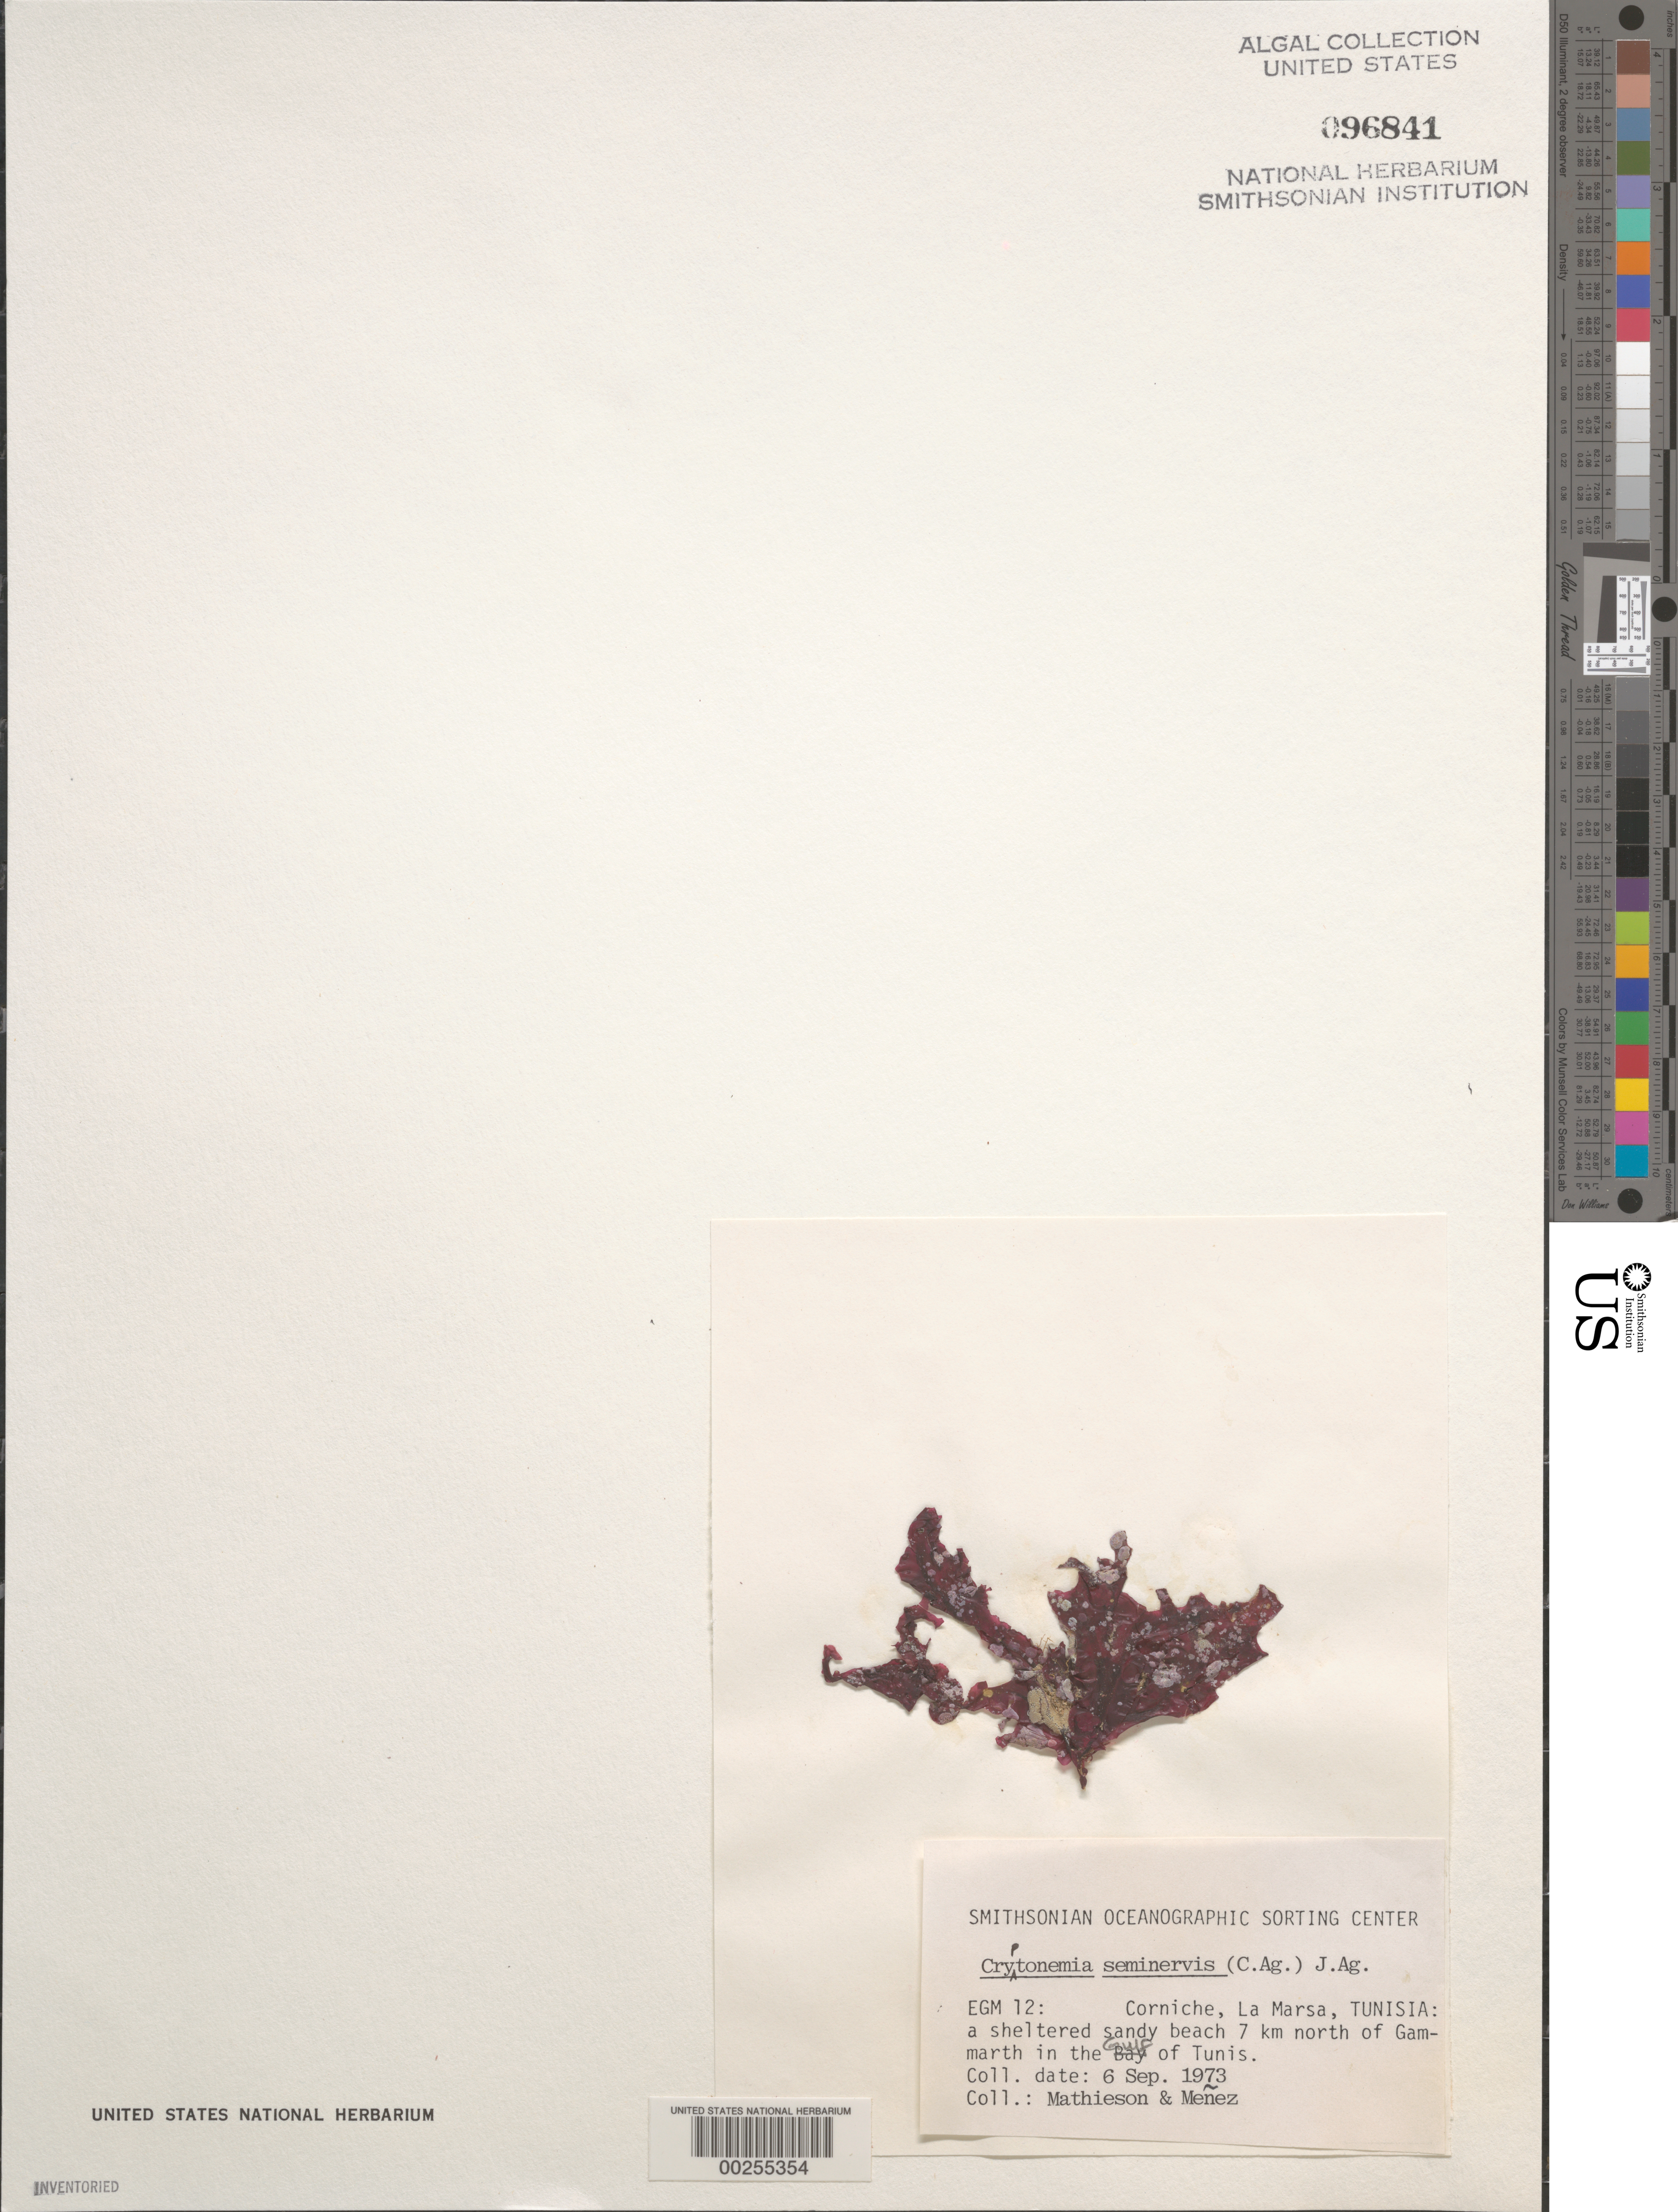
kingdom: Plantae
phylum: Rhodophyta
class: Florideophyceae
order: Halymeniales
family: Halymeniaceae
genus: Cryptonemia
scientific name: Cryptonemia seminervis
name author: (C. Agardh) J. Agardh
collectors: R. Mathieson & Meñez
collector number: EGM 12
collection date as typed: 06 Sep 1973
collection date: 1973-09-06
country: Tunisia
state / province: Tunis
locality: Corniche, la marsa, seven km north of gammarth, gulf of tunis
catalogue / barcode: US 96841